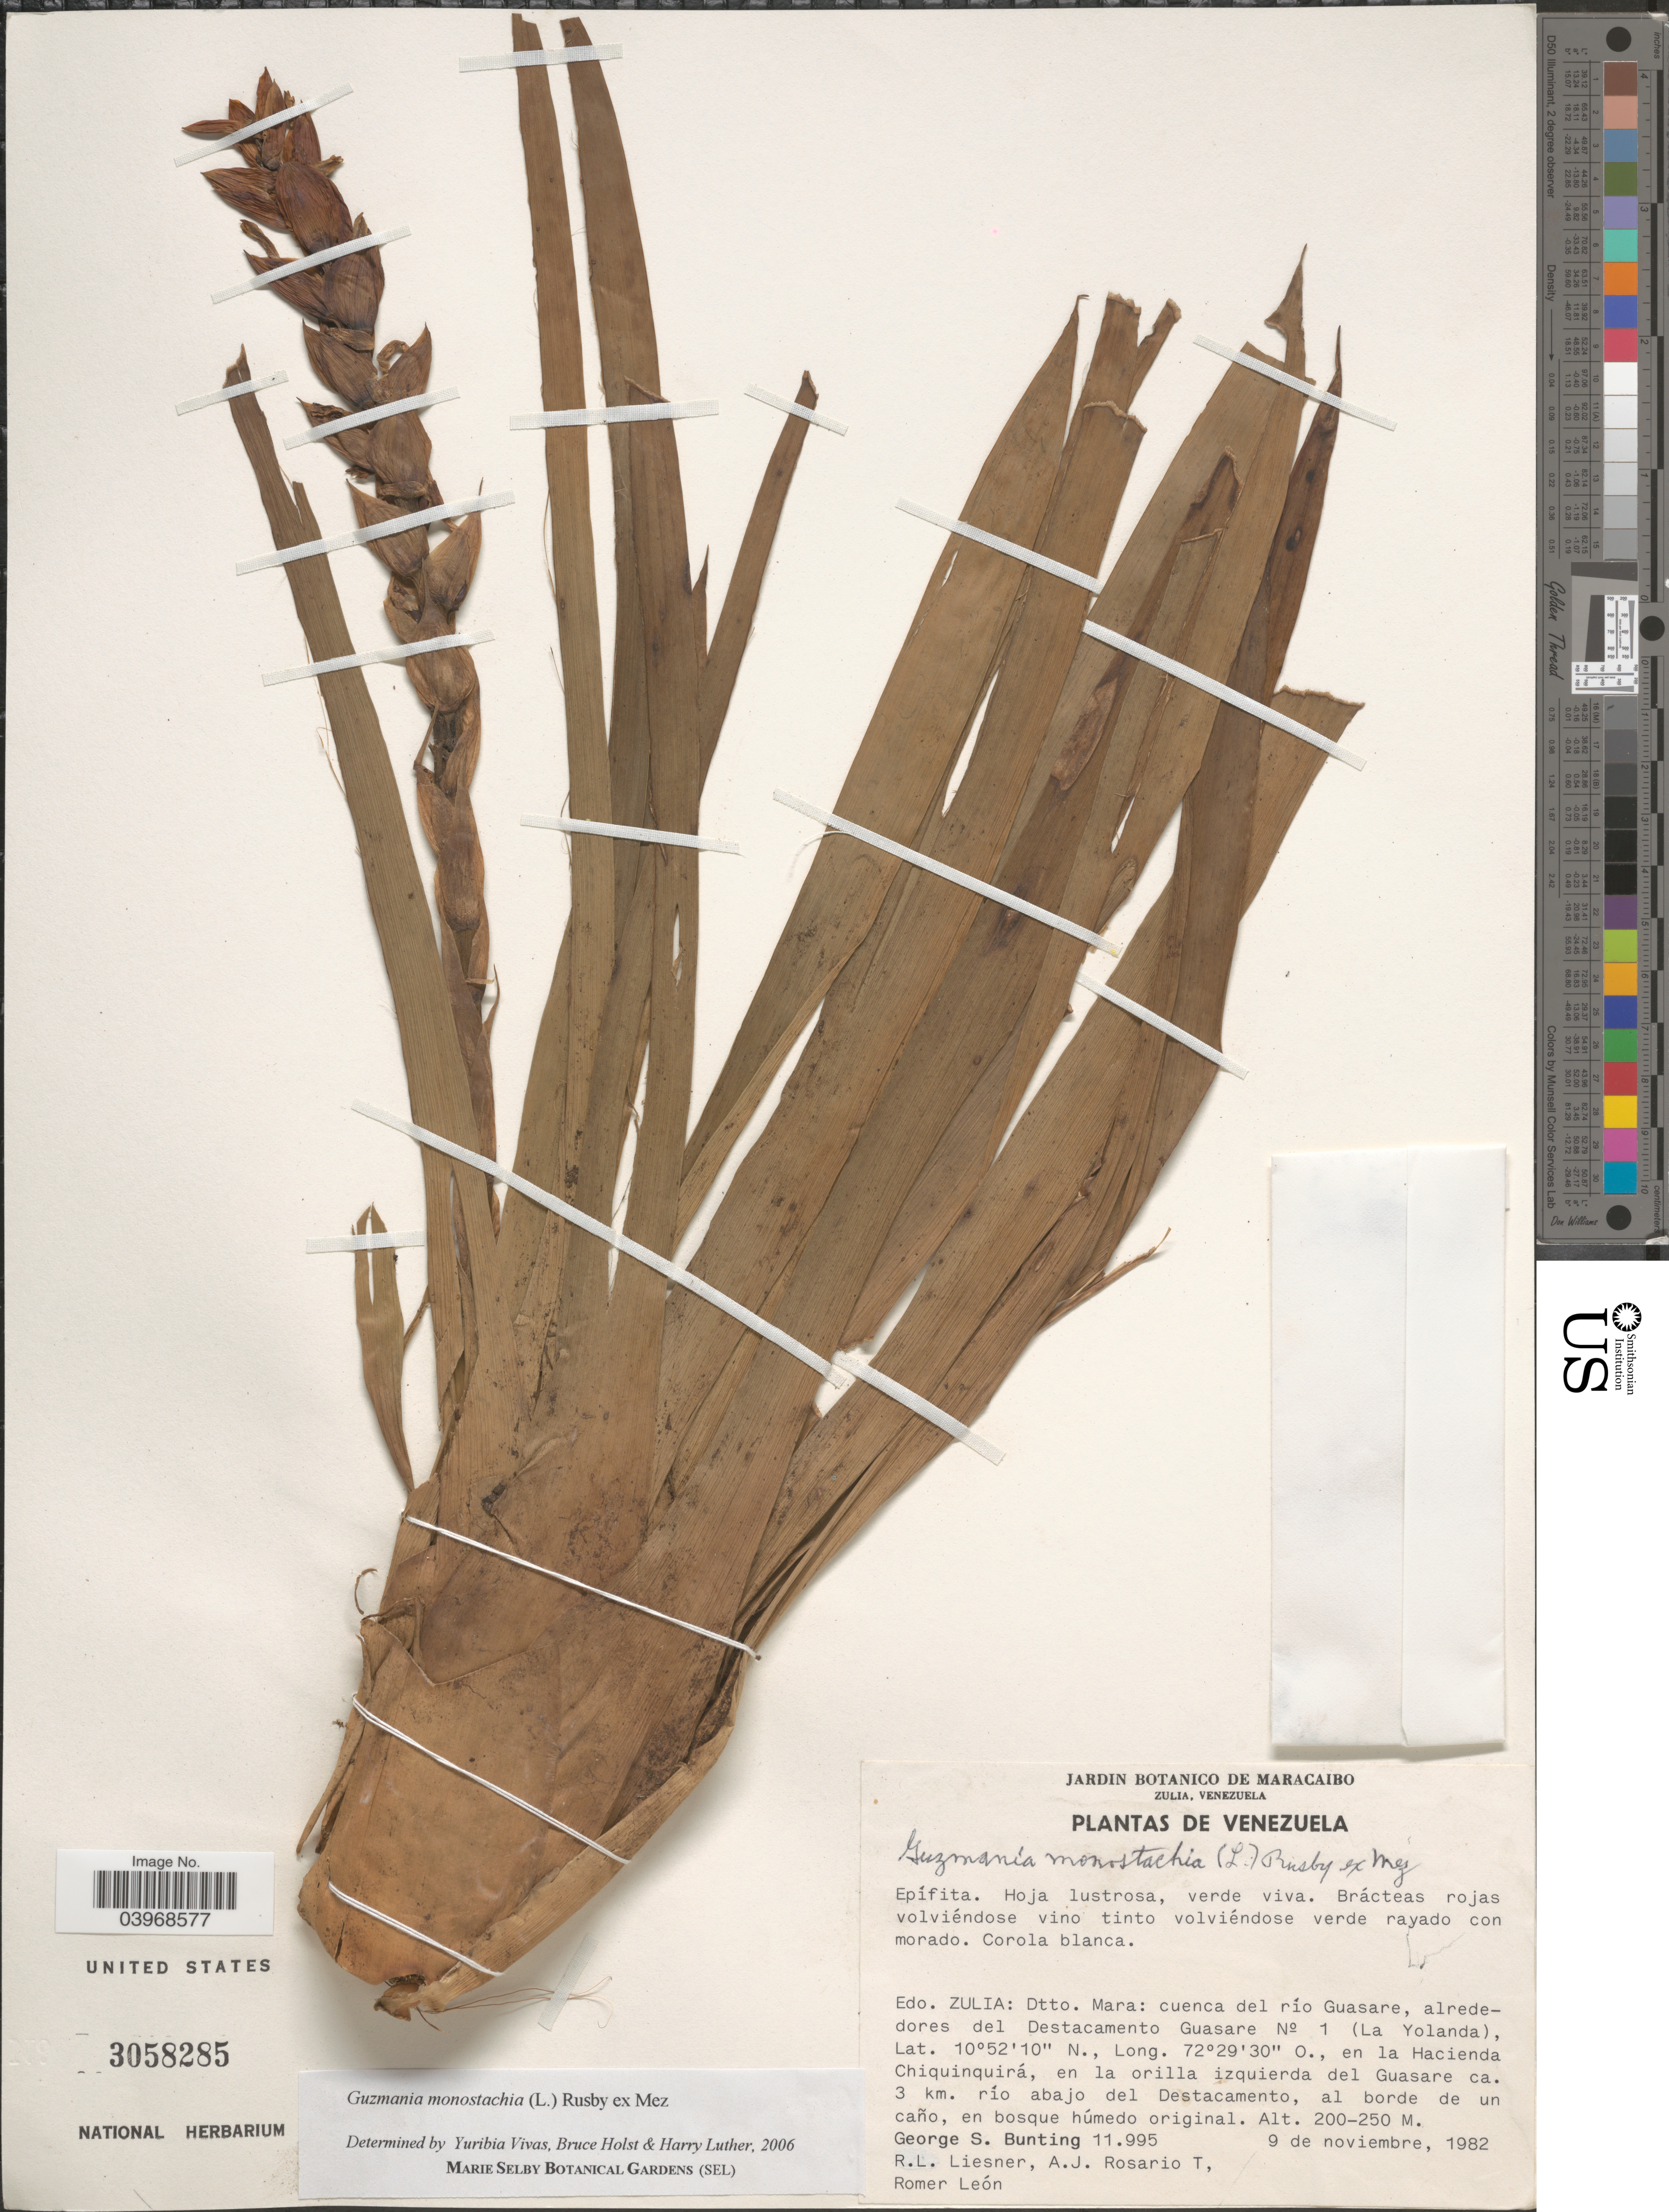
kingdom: Plantae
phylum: Tracheophyta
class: Liliopsida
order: Poales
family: Bromeliaceae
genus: Guzmania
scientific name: Guzmania monostachia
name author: (L.) Rusby ex Mez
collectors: G. S. Bunting, R. L. Liesner, A. Rosario T. & R. León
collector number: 11995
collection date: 1982-11-09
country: Venezuela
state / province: Zulia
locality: Dtto. Mara: cuenca del río Guasare, alrededores del Destacamento Guasare Nº 1 (La Yolanda), en la Hacienda Chiquinquirá, en la orilla izquierda del Guasare ca. 3 km. río abajo del Destacamento, al borde de un caño, en bosque húmedo original.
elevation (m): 200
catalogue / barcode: US 3058285